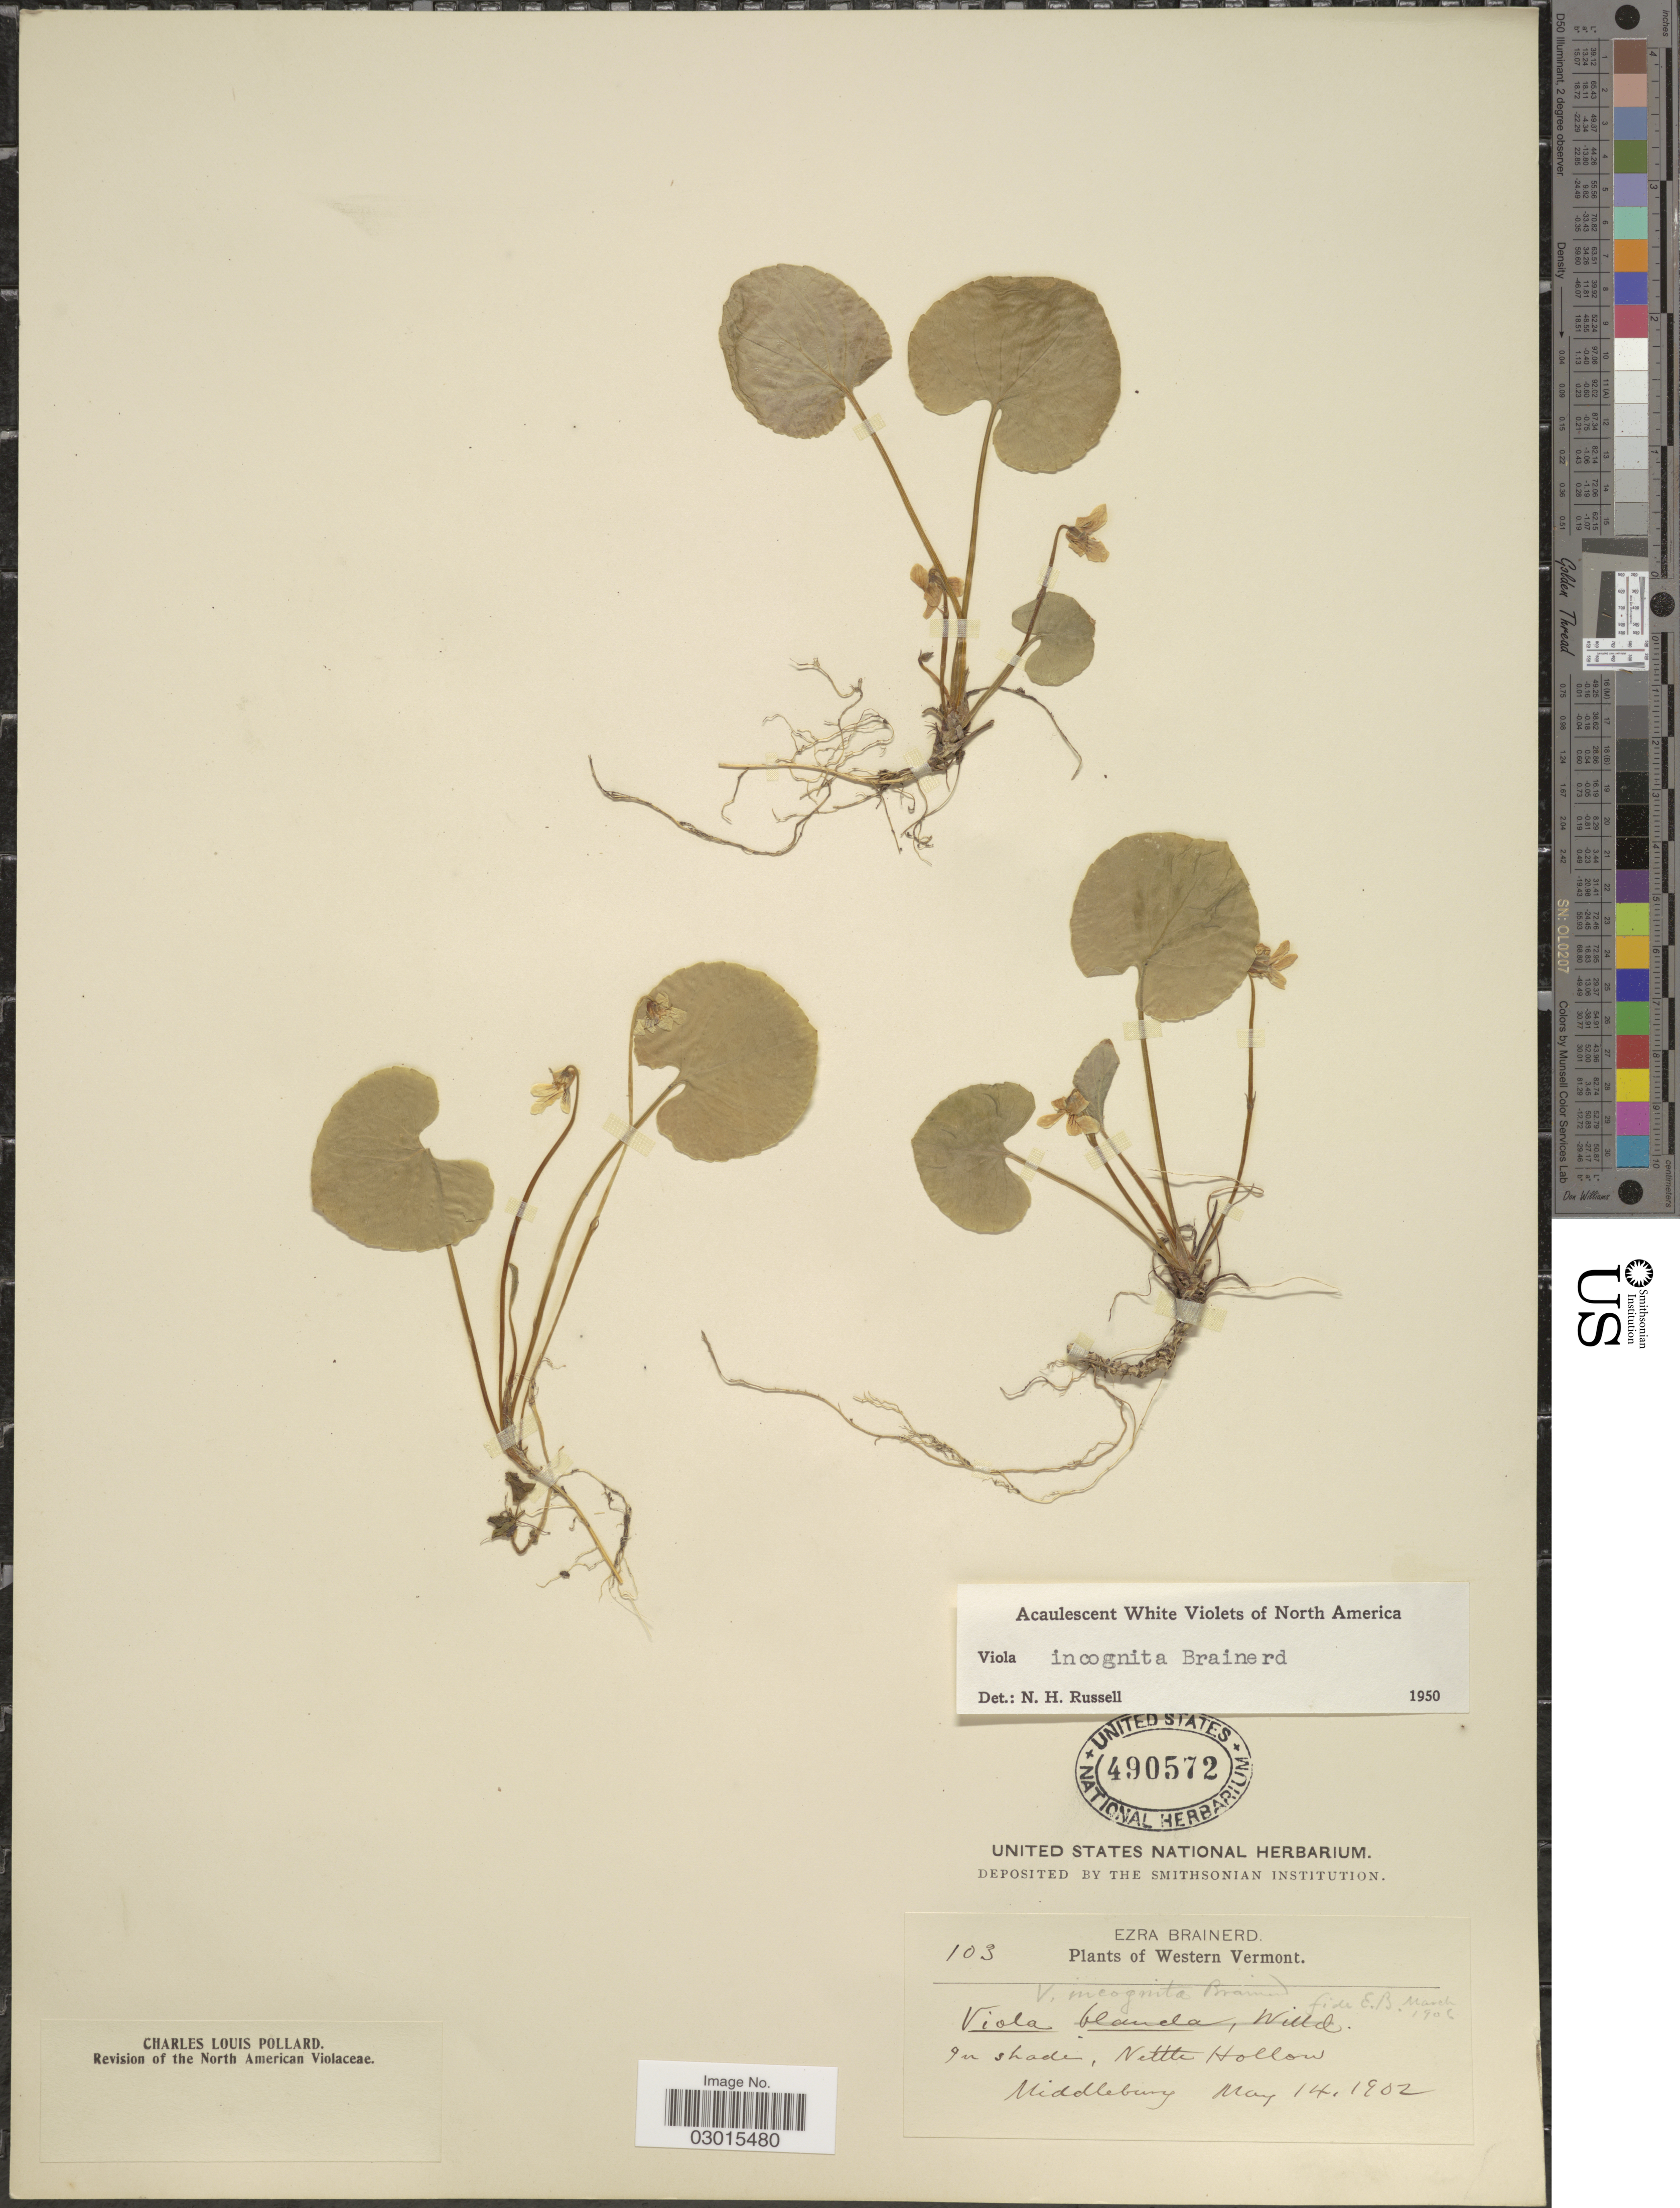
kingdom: Plantae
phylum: Tracheophyta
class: Magnoliopsida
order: Malpighiales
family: Violaceae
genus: Viola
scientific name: Viola incognita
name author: Brainerd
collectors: E. Brainerd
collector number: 103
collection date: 1902-05-14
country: United States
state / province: Vermont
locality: Western Vermont. Nettle Hollow. Middlebury.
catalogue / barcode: US 490572